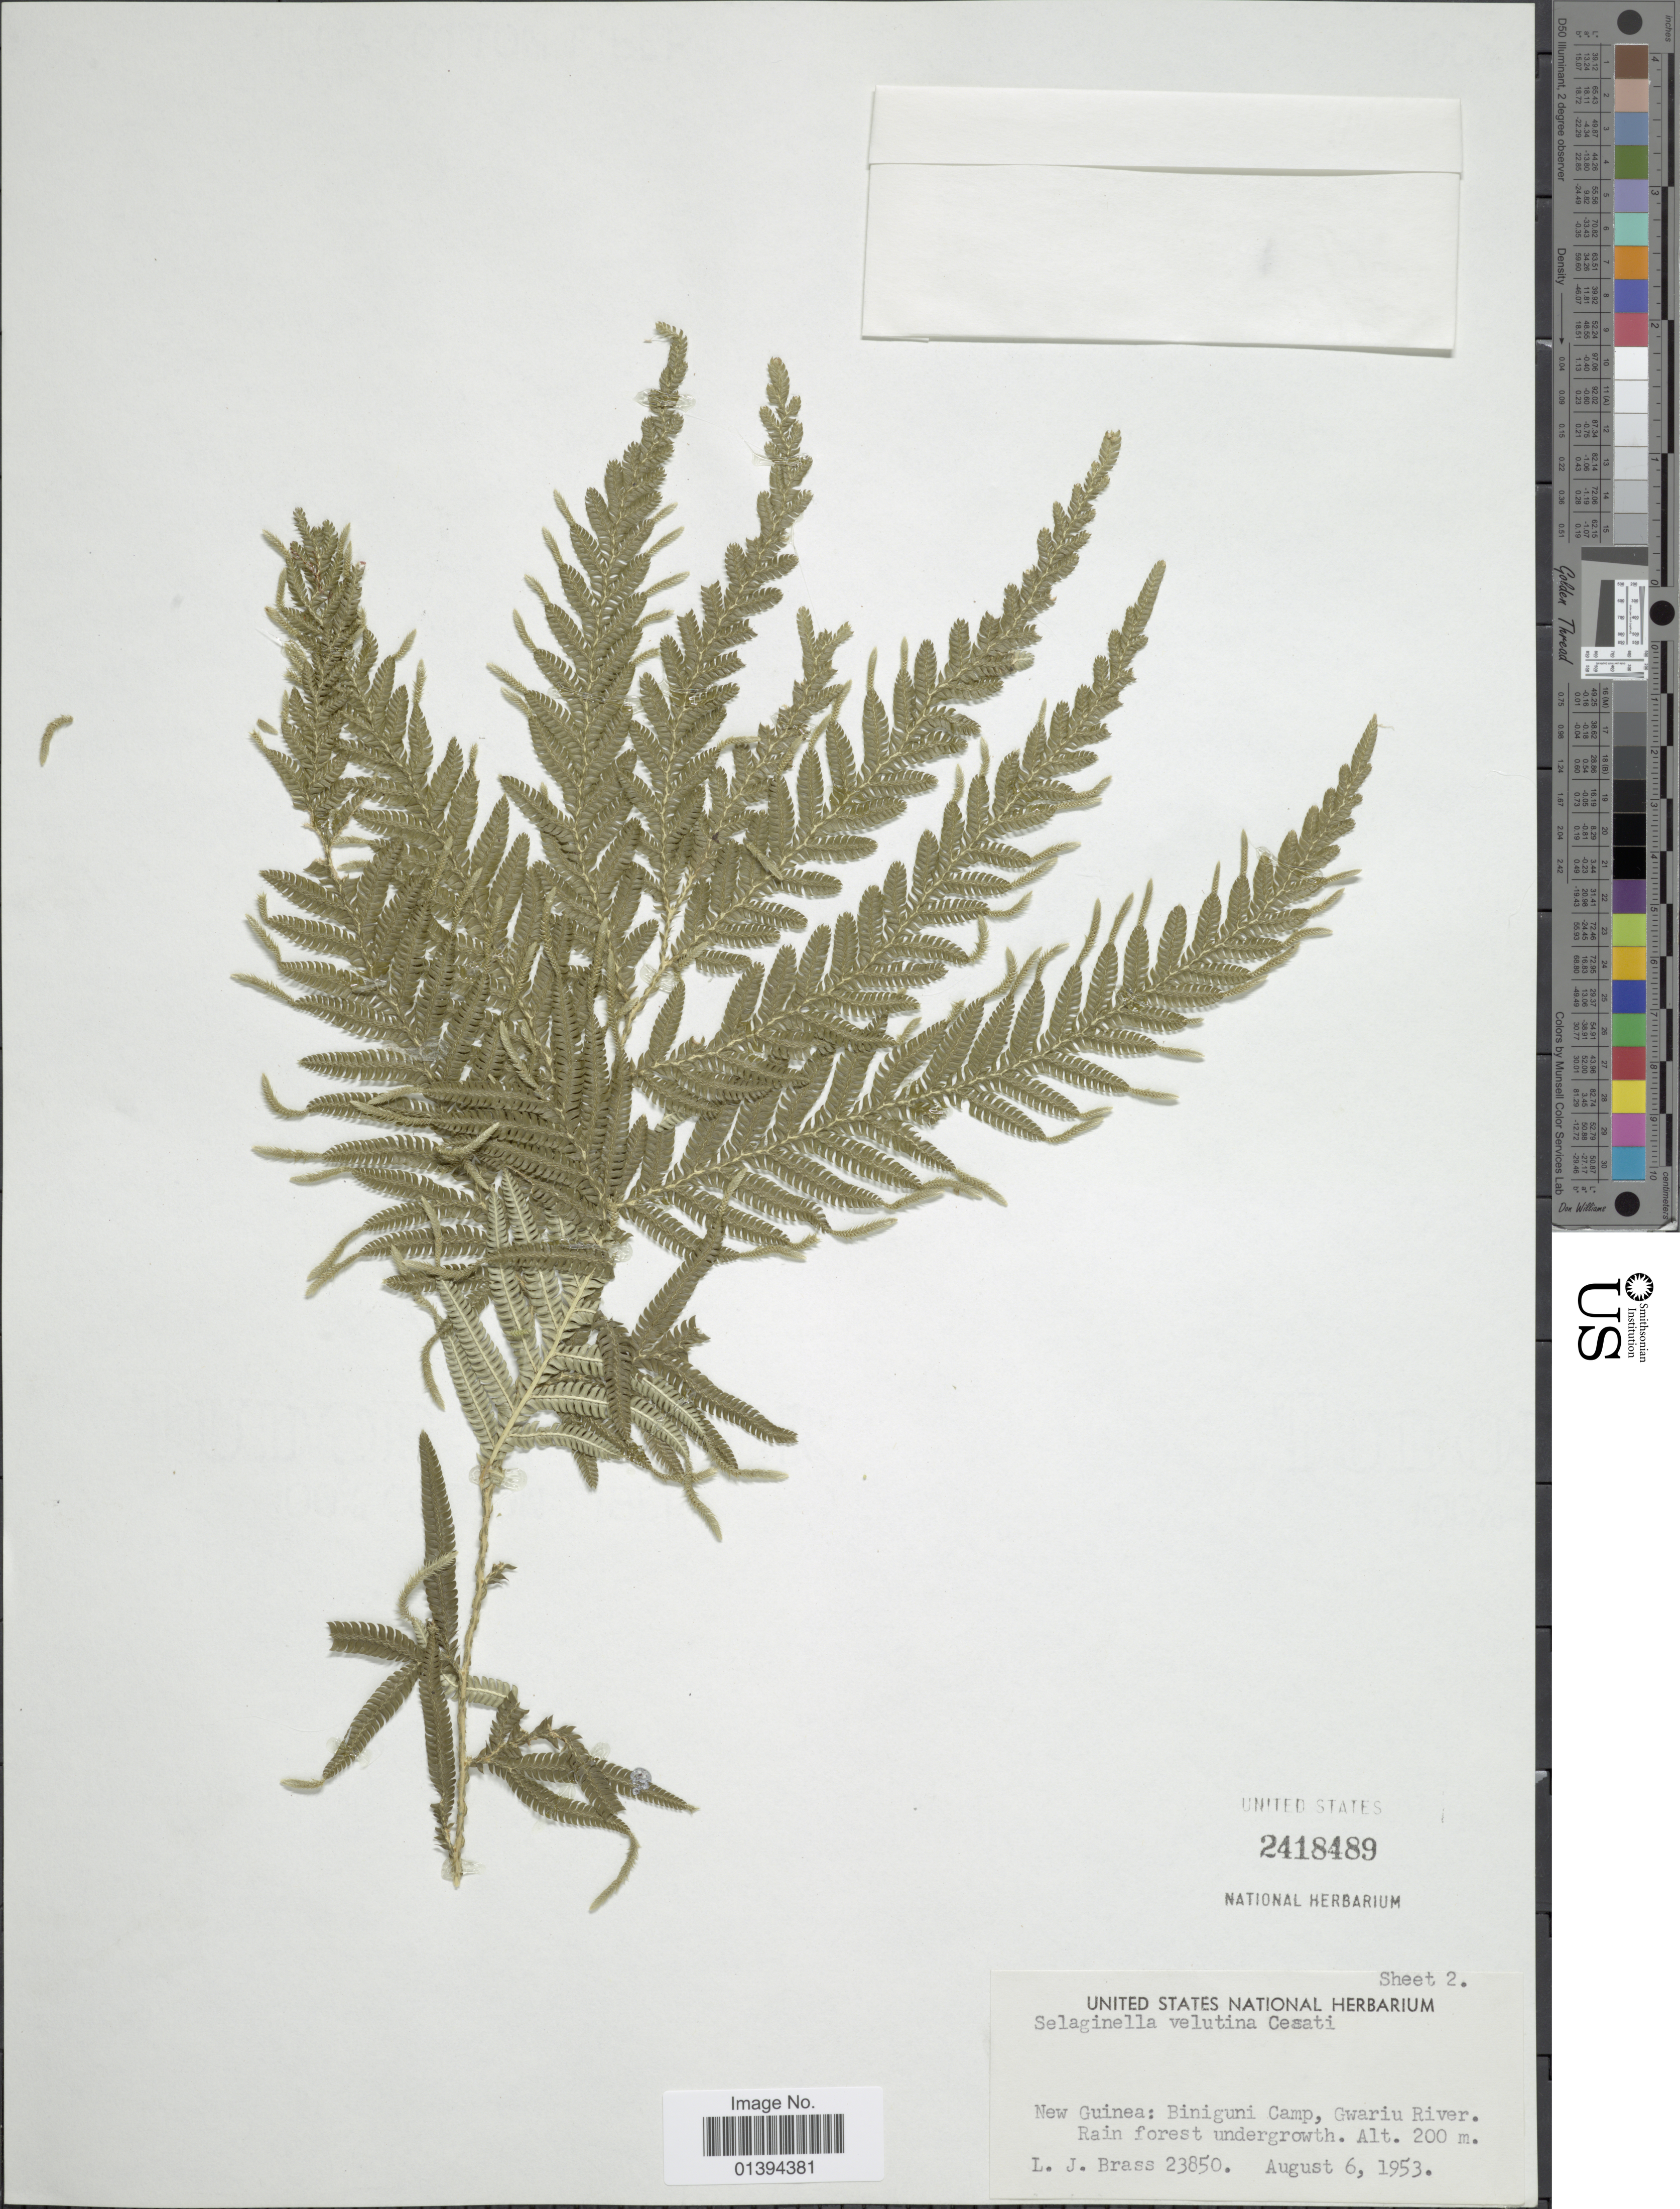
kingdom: Plantae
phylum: Tracheophyta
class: Lycopodiopsida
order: Selaginellales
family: Selaginellaceae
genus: Selaginella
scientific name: Selaginella velutina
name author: Ces.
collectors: L. J. Brass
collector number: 23850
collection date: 1953-08-06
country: Papua New Guinea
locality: New Guinea: Biniguni Camp, Gwariu River, rain forest undergrowth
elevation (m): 200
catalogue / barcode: US 2418489